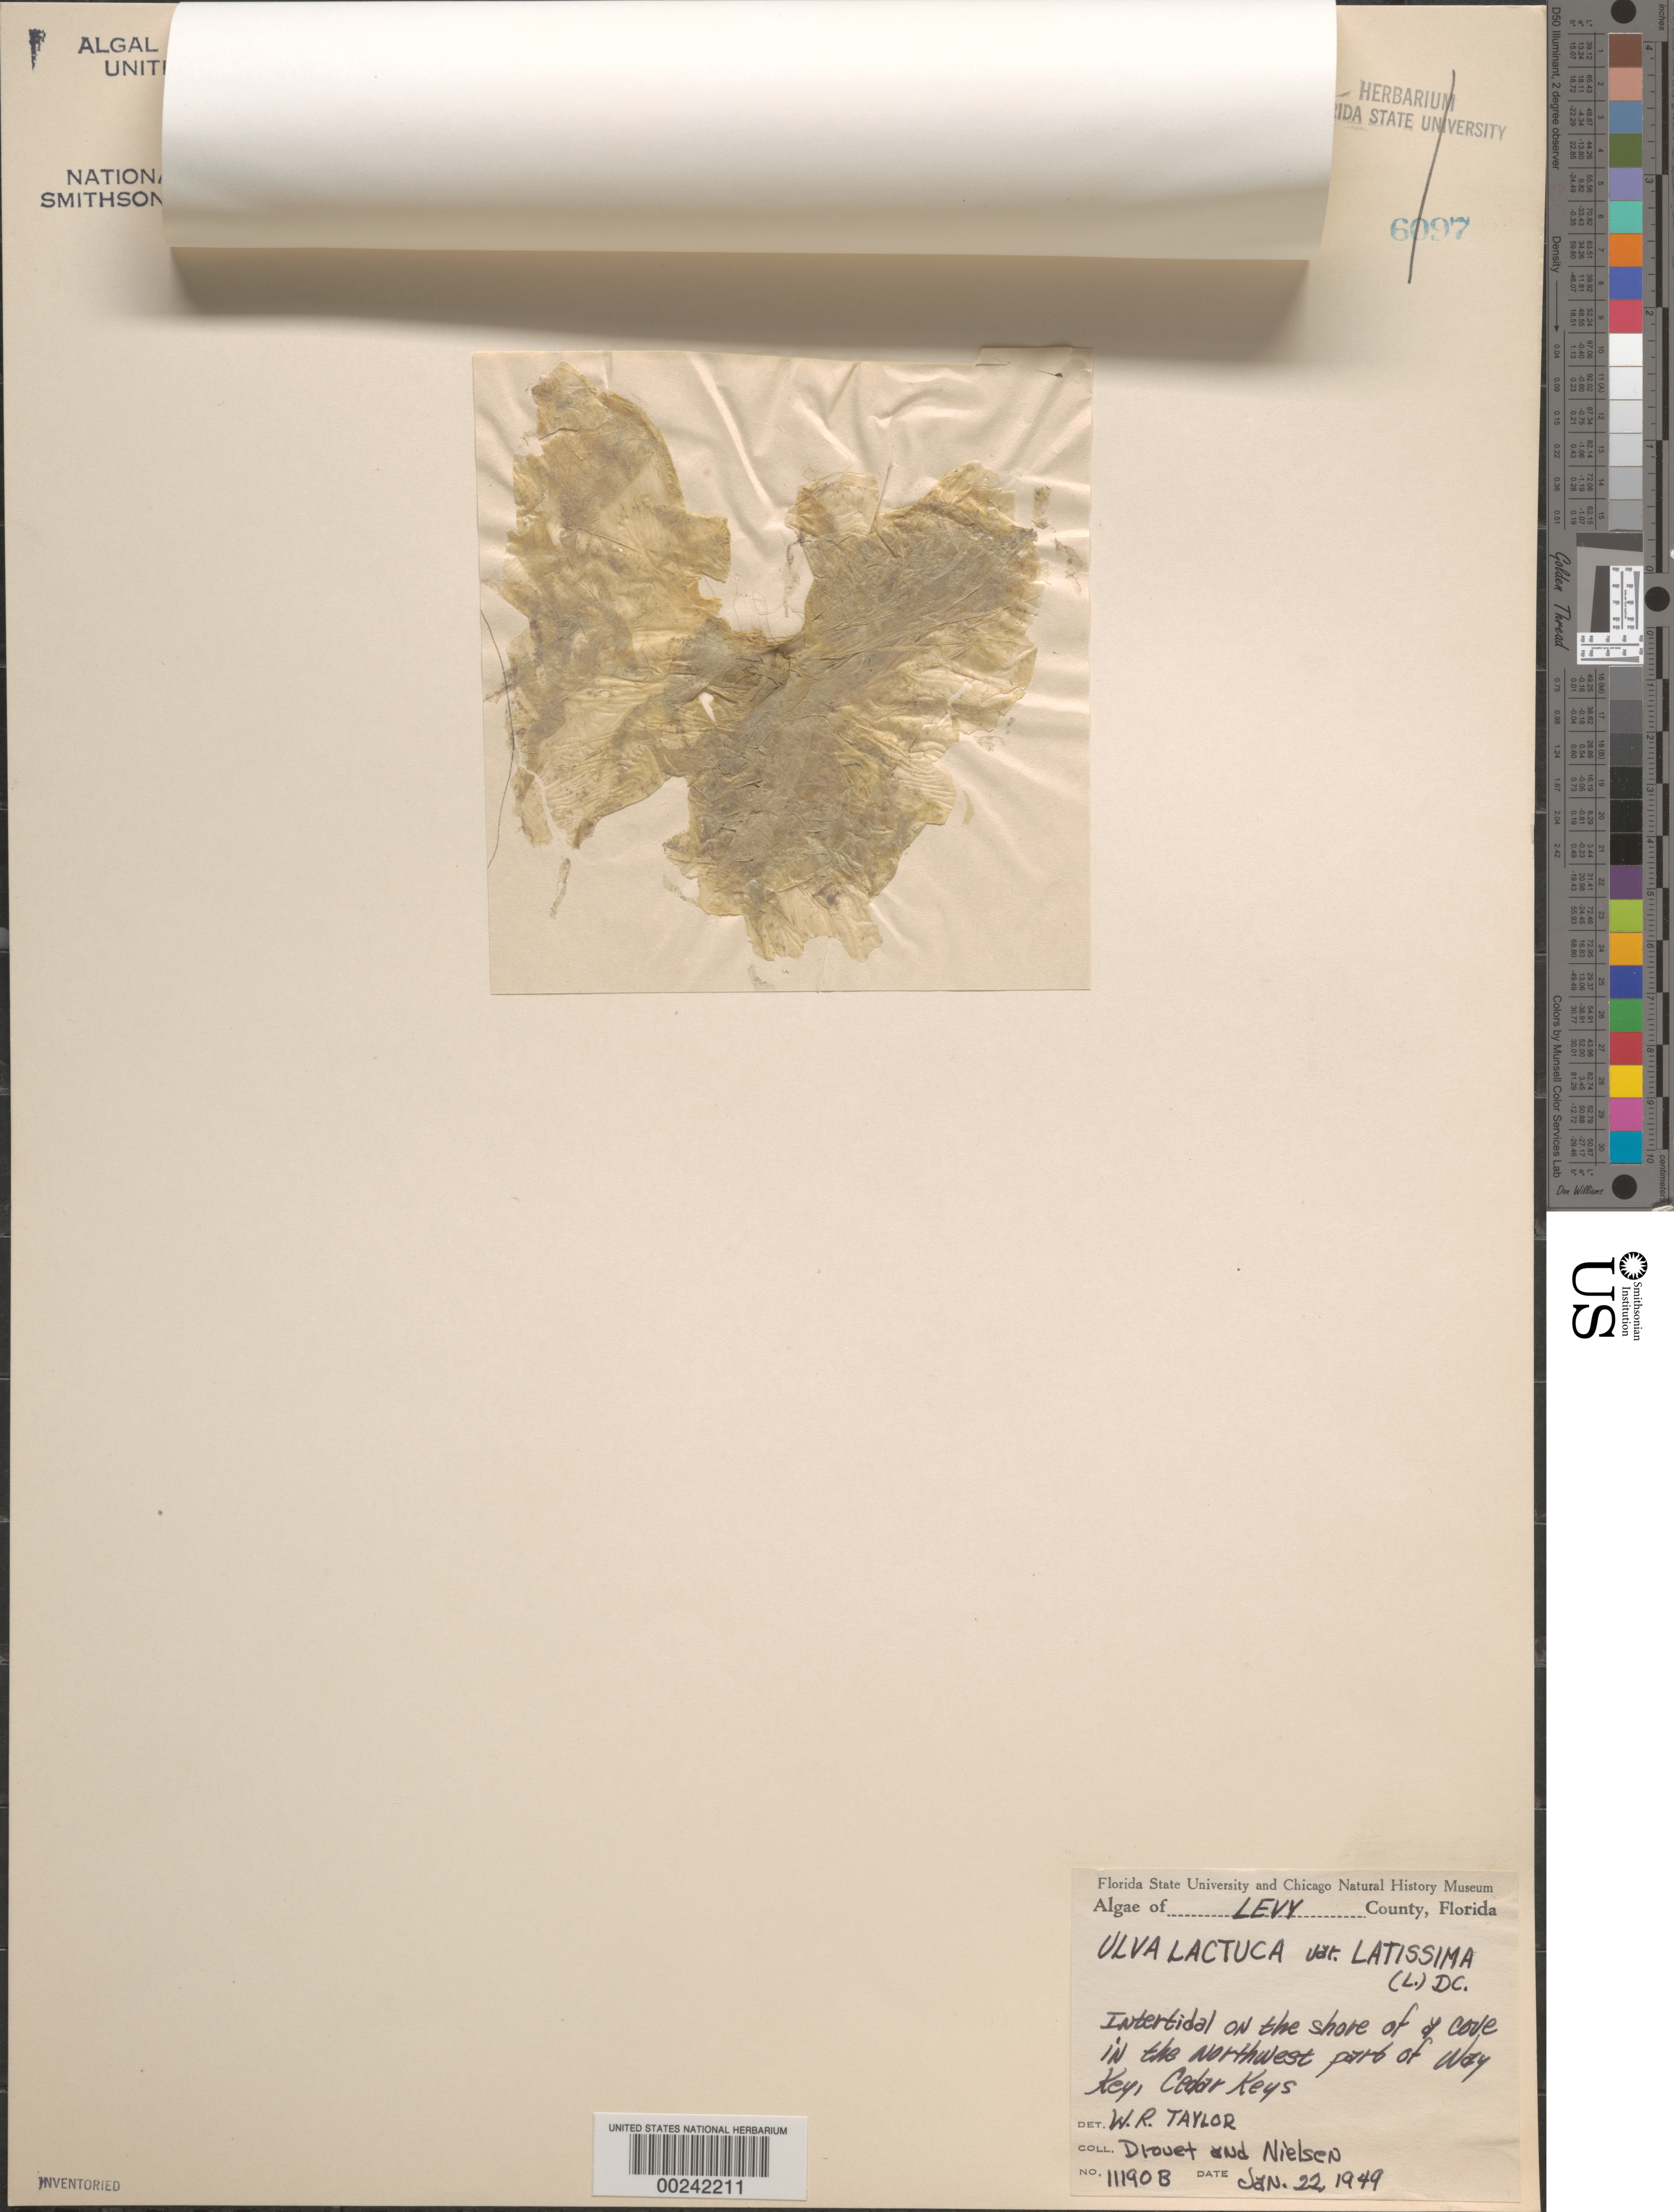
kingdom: Plantae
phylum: Chlorophyta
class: Ulvophyceae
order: Ulvales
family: Ulvaceae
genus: Ulva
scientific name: Ulva lactuca var. latissima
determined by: Taylor, William R.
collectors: F. E. Drouet & C. S. Nielsen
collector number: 11190b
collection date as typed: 22 Jan 1949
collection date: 1949-01-22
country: United States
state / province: Florida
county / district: Levy County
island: Way Key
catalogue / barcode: US 20600